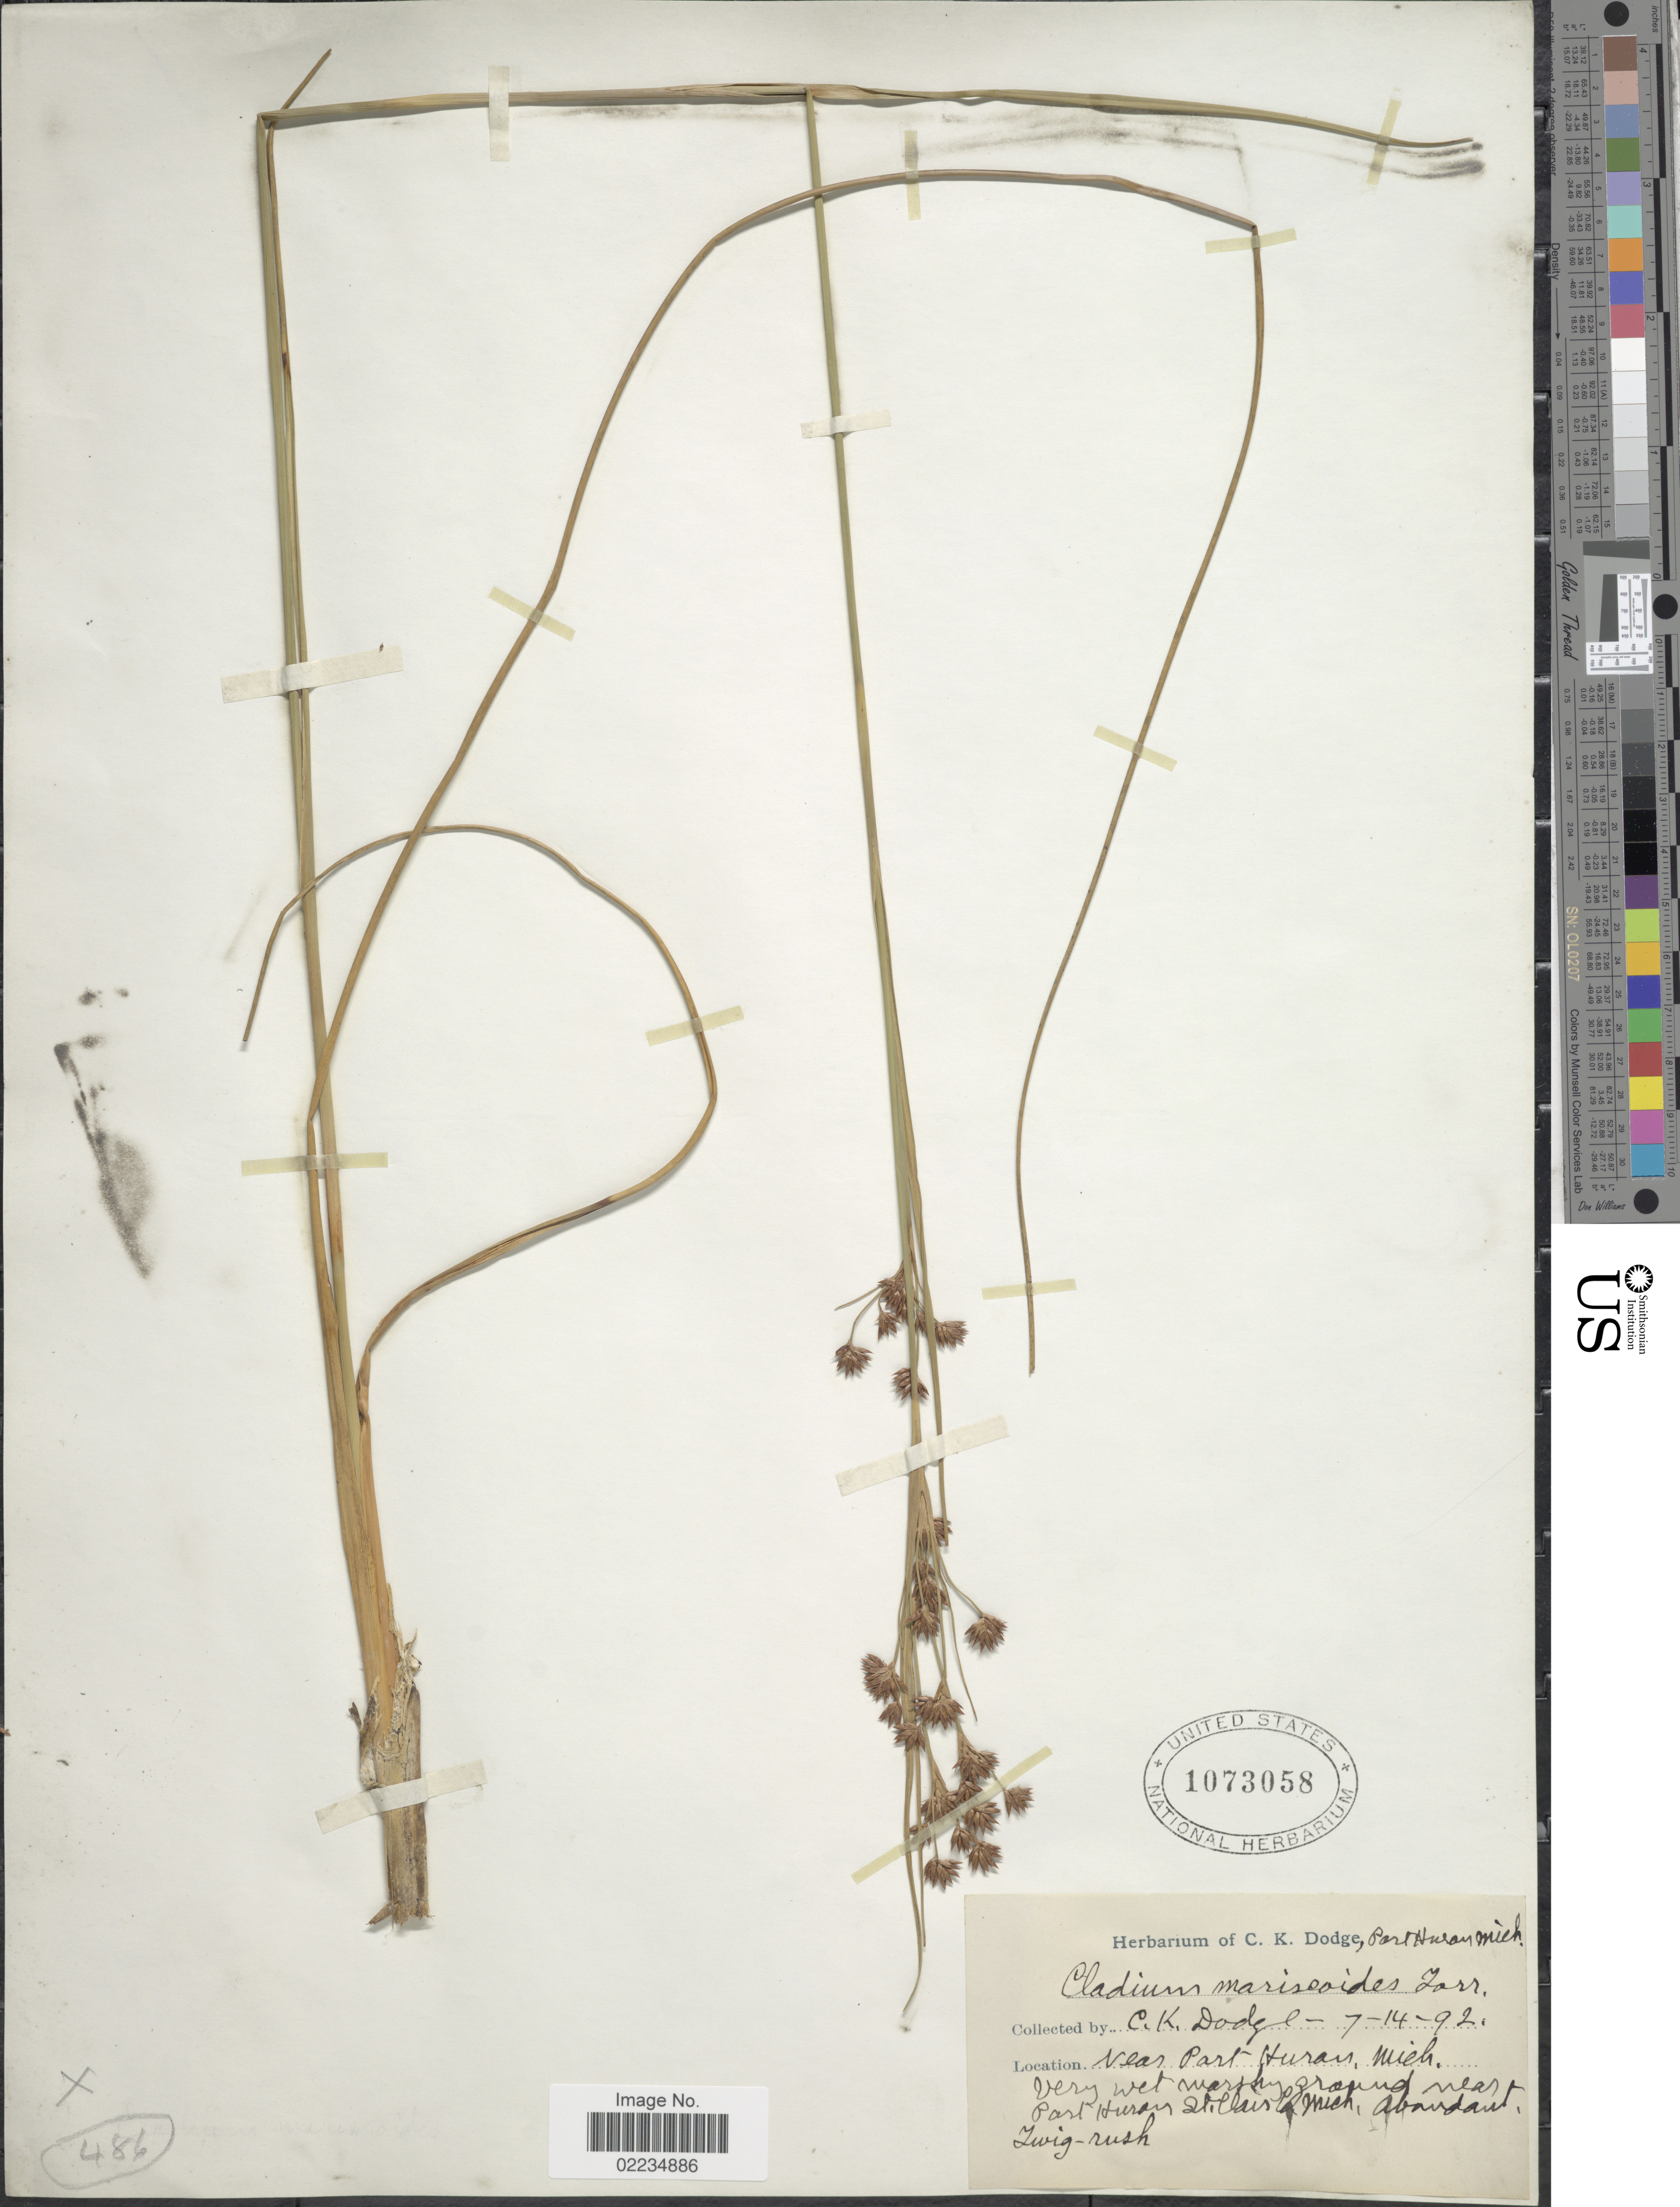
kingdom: Plantae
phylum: Tracheophyta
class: Liliopsida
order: Poales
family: Cyperaceae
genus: Cladium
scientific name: Cladium mariscoides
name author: (Muhl.) Torr.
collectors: C. Dodge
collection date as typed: Transcribed d/m/y: 14/7/92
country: United States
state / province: Michigan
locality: Port Huran, Mich., Near Port Huran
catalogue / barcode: US 1073058